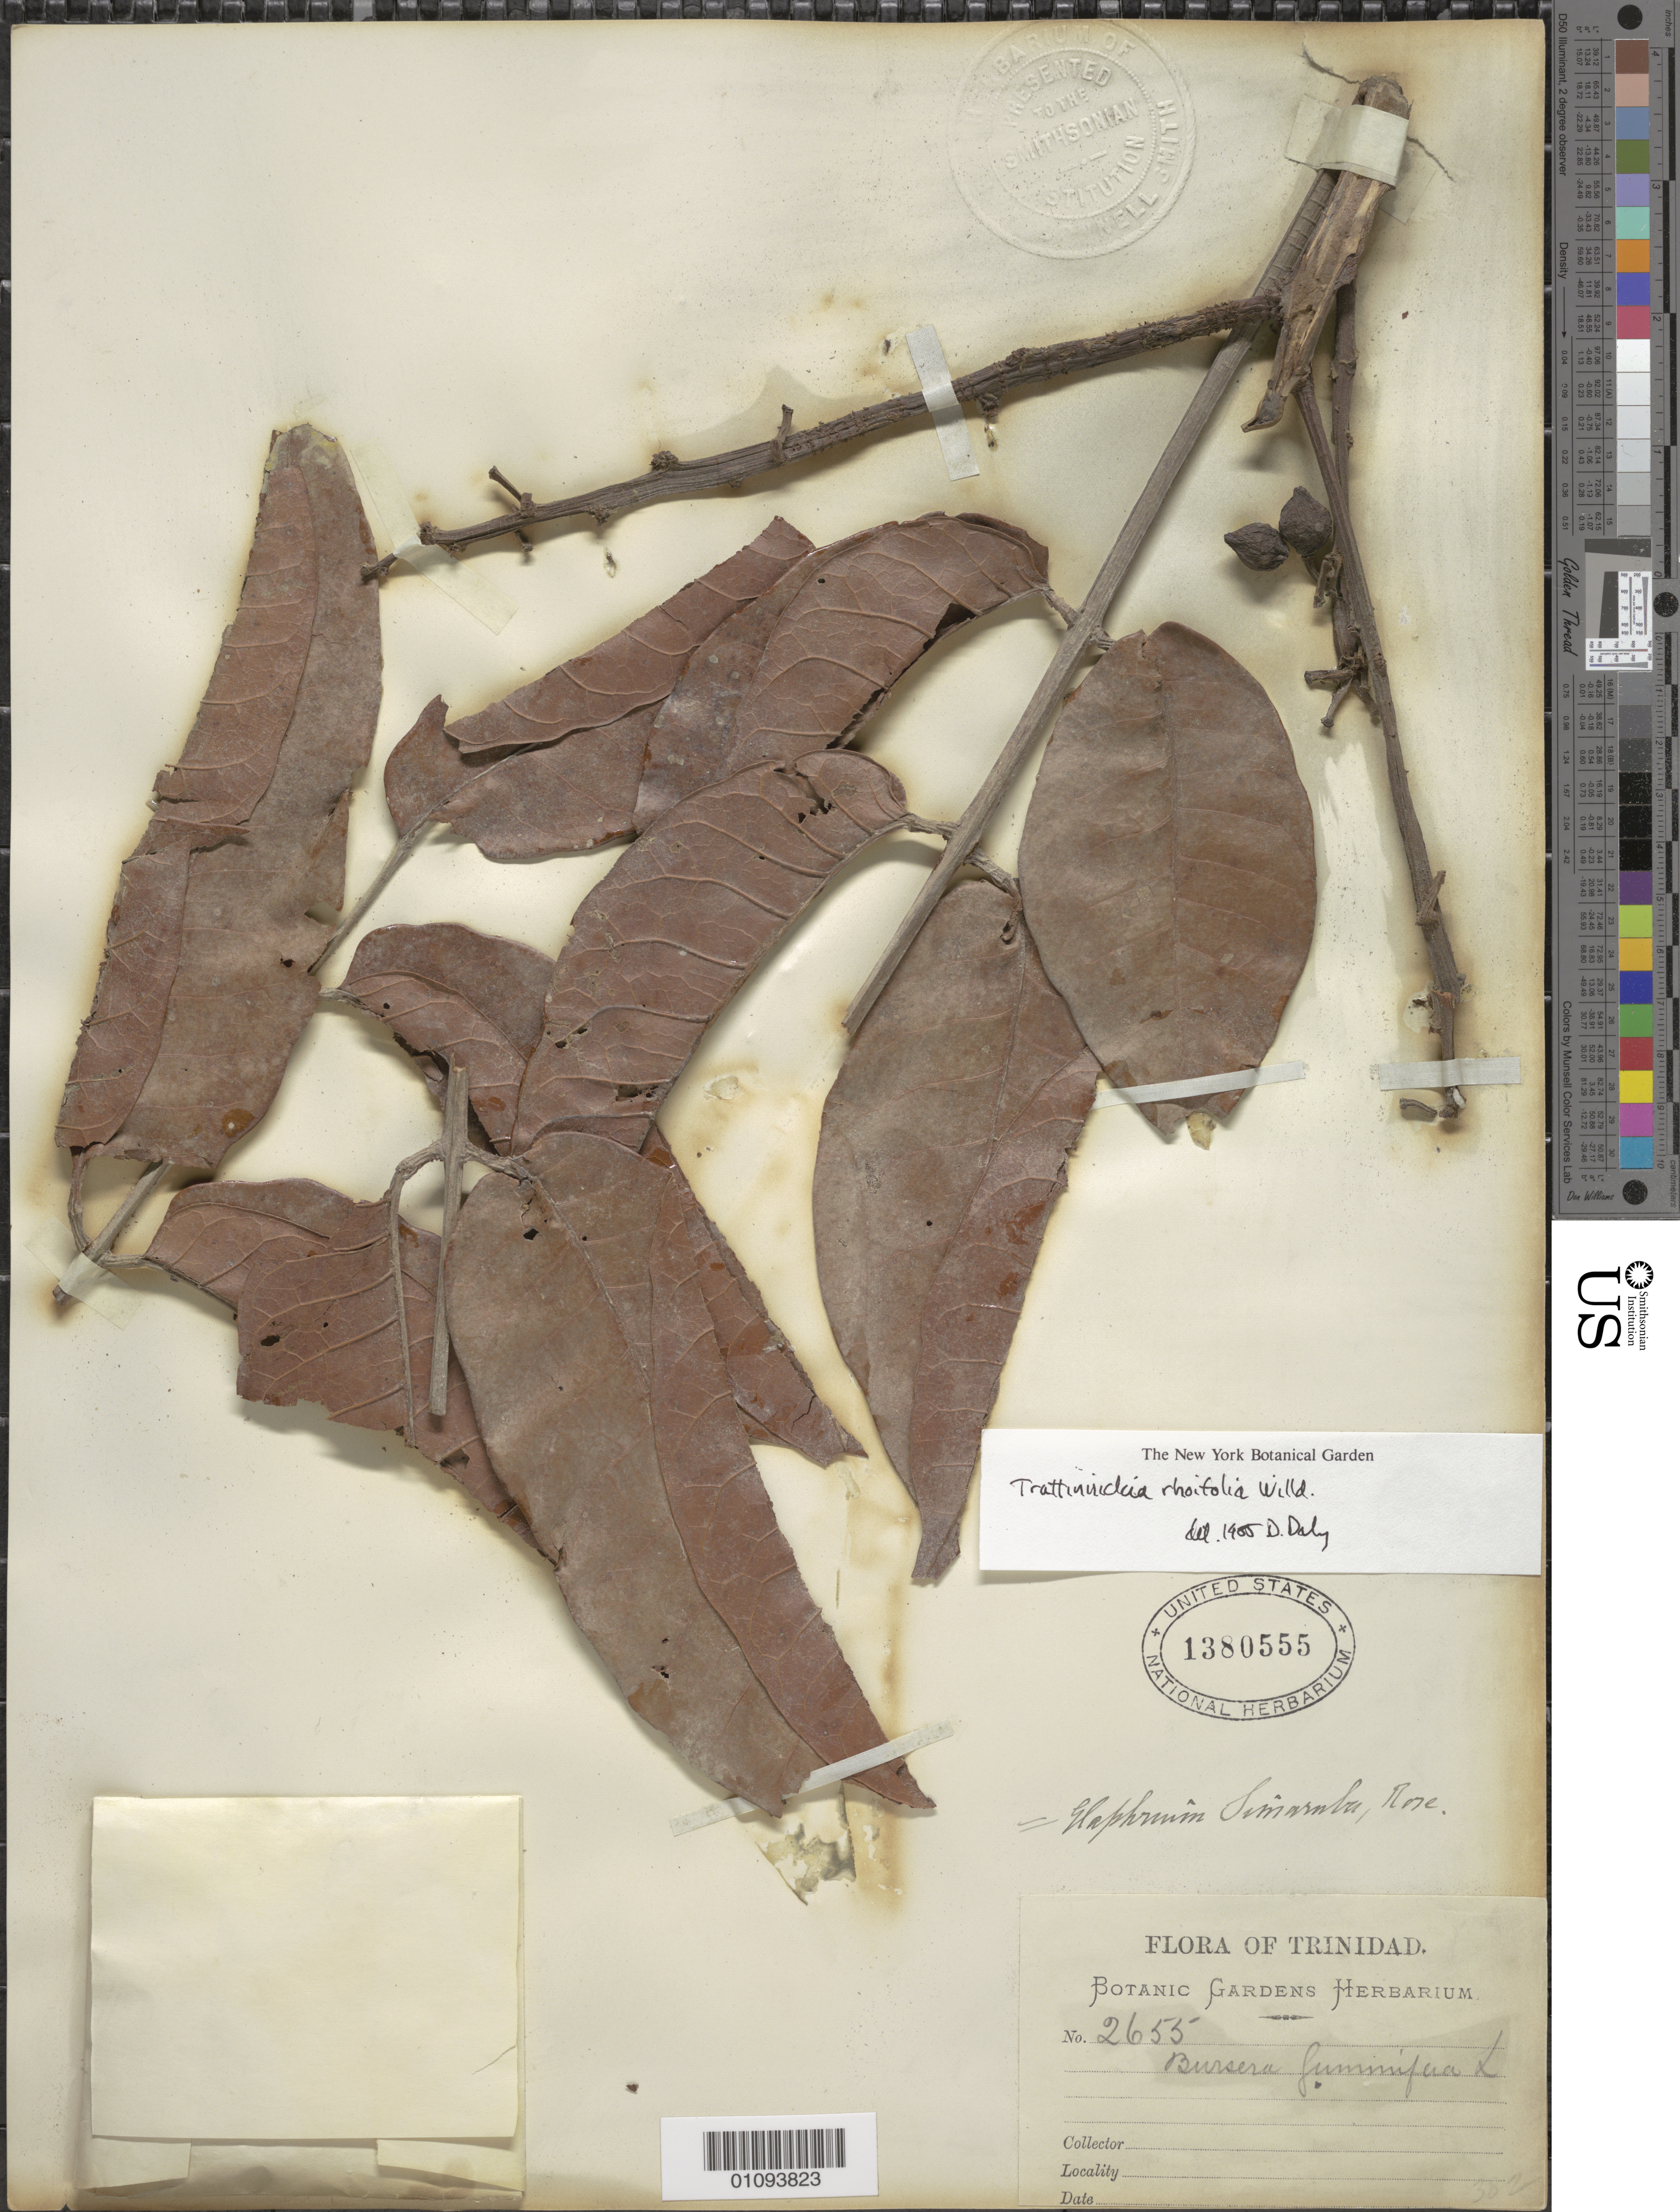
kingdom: Plantae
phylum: Tracheophyta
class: Magnoliopsida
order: Sapindales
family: Burseraceae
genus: Trattinnickia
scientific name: Trattinnickia rhoifolia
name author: Willd.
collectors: Botanic Gardens Herbarium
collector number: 2655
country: Trinidad and Tobago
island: Trinidad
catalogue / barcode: US 1380555